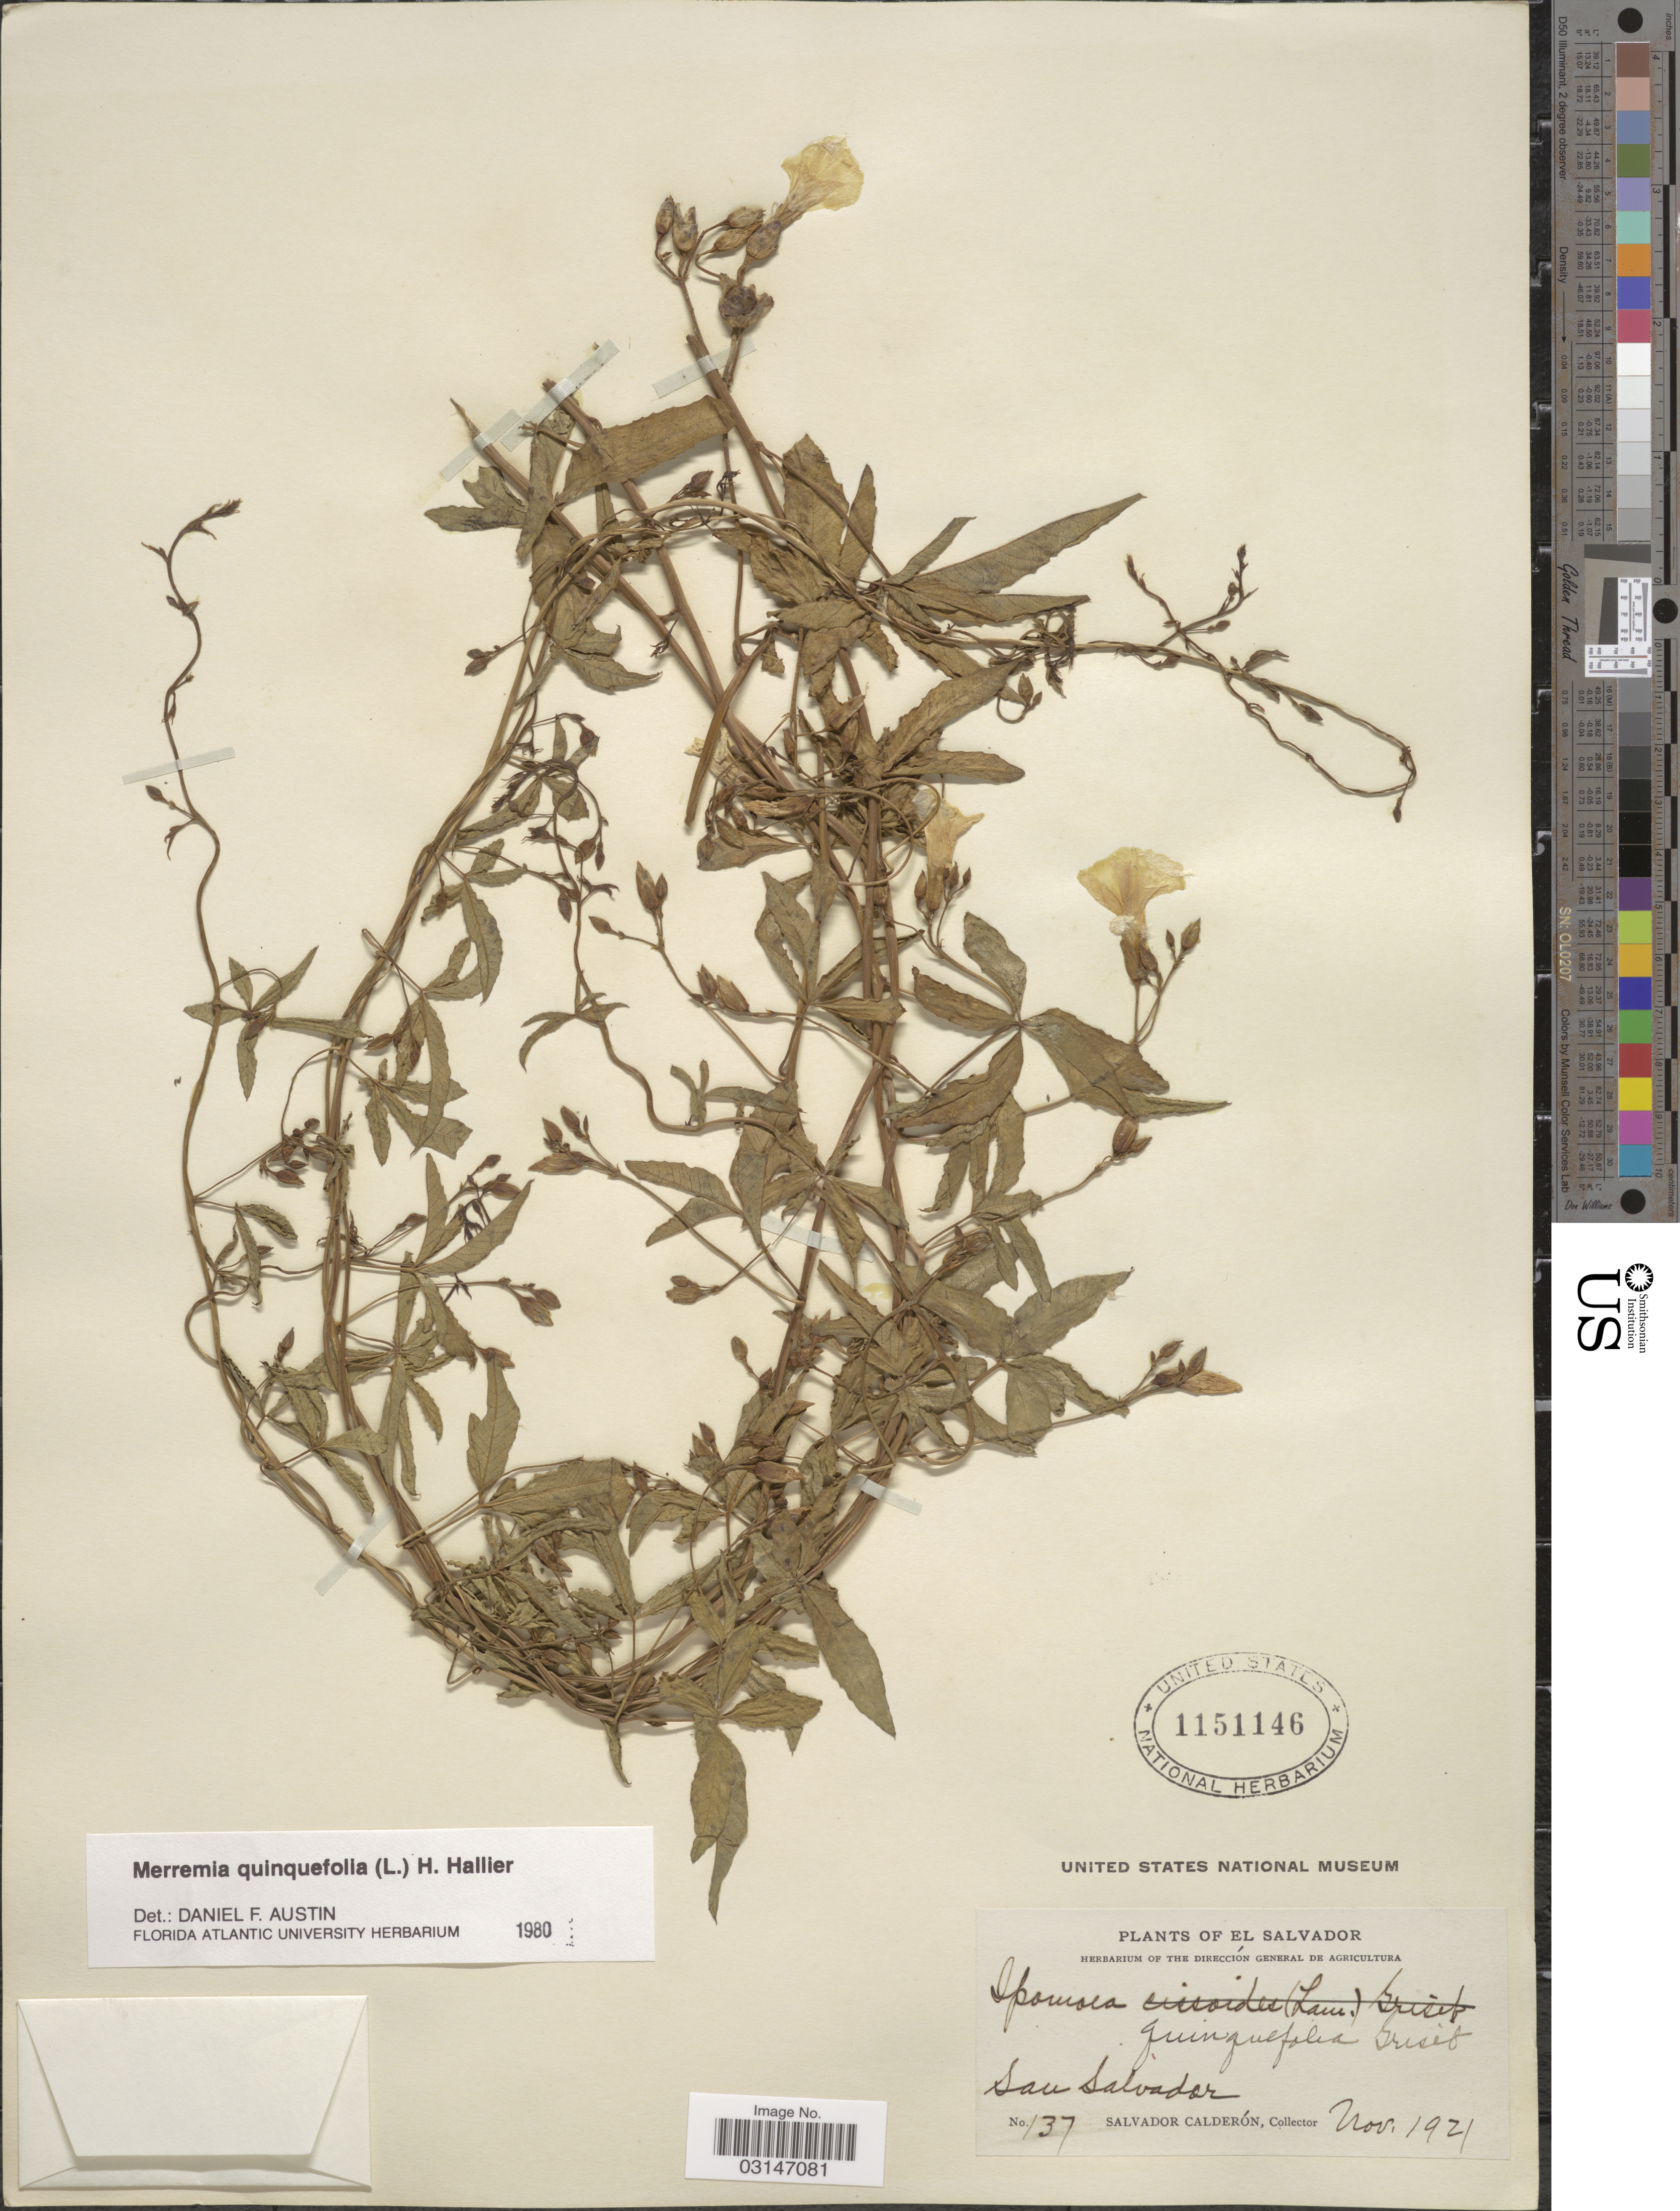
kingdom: Plantae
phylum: Tracheophyta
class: Magnoliopsida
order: Solanales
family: Convolvulaceae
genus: Distimake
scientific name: Distimake quinquefolius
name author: (L.) A. R. Simões & Staples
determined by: Strong, Mark T., (BOT), Smithsonian Institution - National Museum of Natural History (UNITED STATES)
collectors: S. Calderón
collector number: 137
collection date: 1921-11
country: El Salvador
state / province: San Salvador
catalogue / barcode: US 1151146